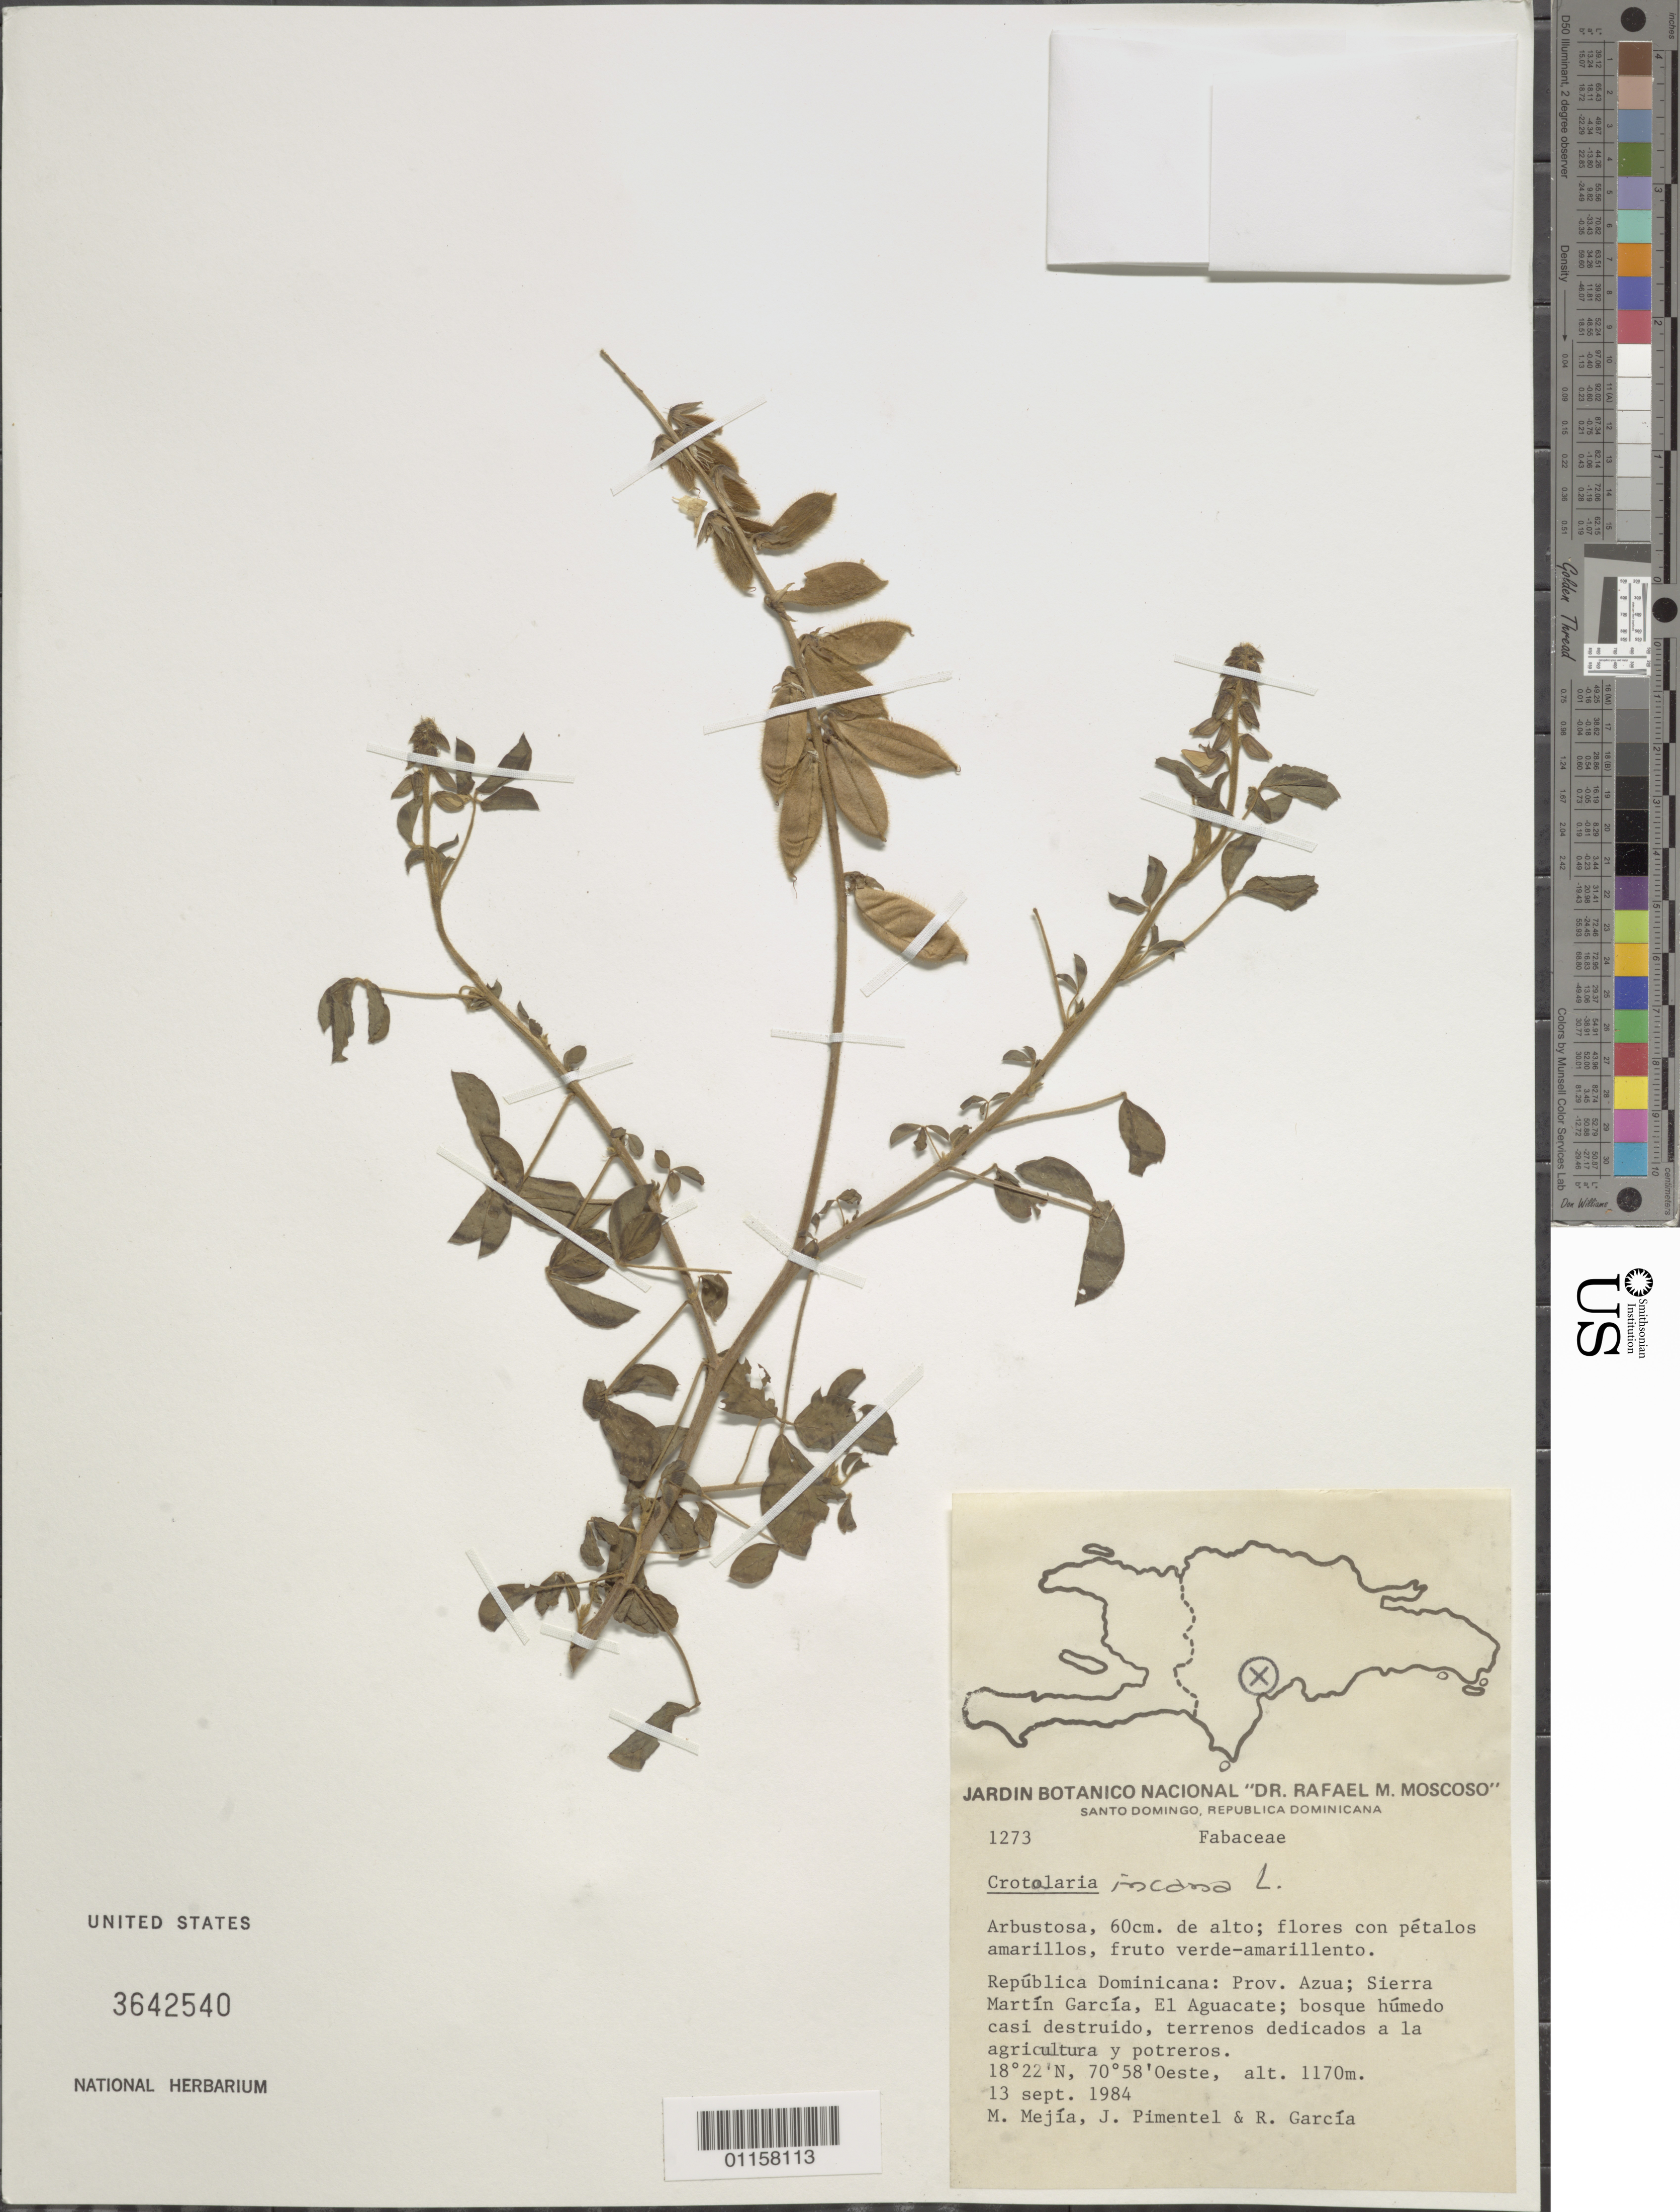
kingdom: Plantae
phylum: Tracheophyta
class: Magnoliopsida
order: Fabales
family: Fabaceae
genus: Crotalaria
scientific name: Crotalaria incana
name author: L.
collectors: M. Mejia, J. Pimentel & R. G. García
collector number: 1273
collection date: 1984-09-13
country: Dominican Republic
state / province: Azua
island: Hispaniola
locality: Sierra Martín García, El Aguacate.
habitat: Bosque húmedo casi destruido, terrenos dedicados a la agricultura y potreros.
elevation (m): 1170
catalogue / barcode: US 3642540